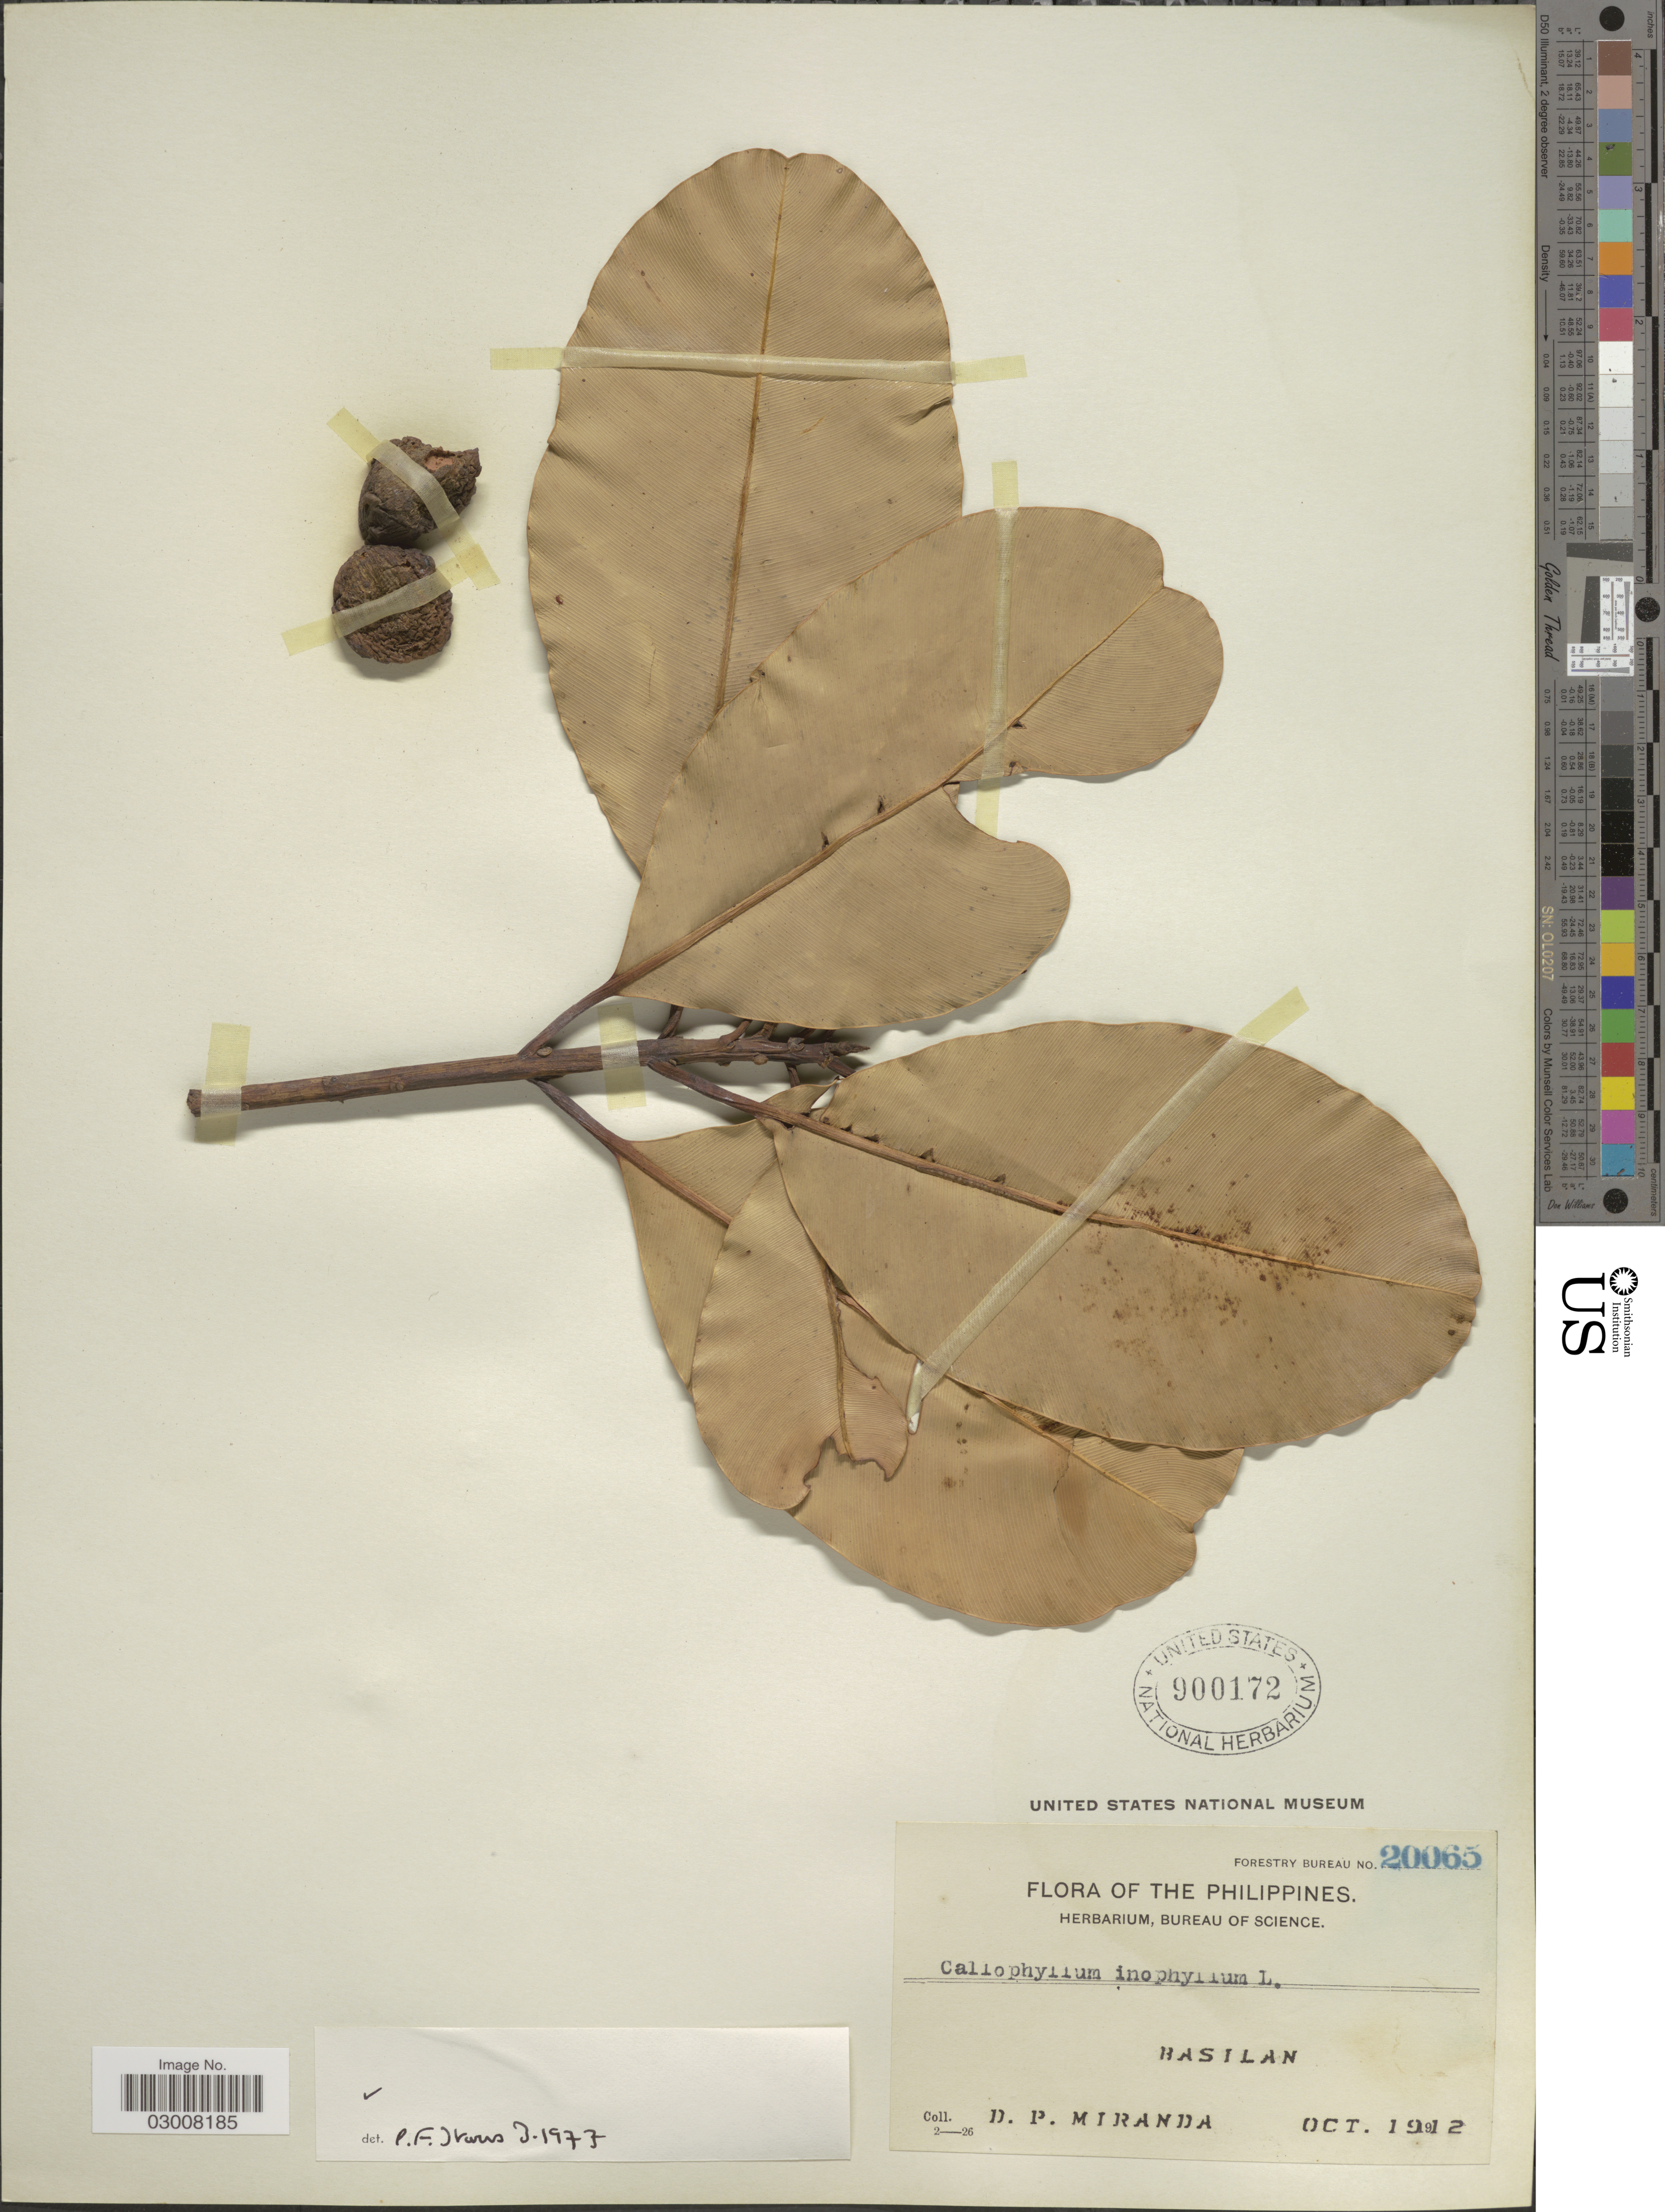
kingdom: Plantae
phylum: Tracheophyta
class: Magnoliopsida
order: Malpighiales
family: Calophyllaceae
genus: Calophyllum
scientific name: Calophyllum inophyllum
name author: L.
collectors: D. P. Miranda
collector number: Forestry Bureau 20065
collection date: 1912-10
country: Philippines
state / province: Muslim Mindanao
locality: Basilan.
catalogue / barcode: US 900172